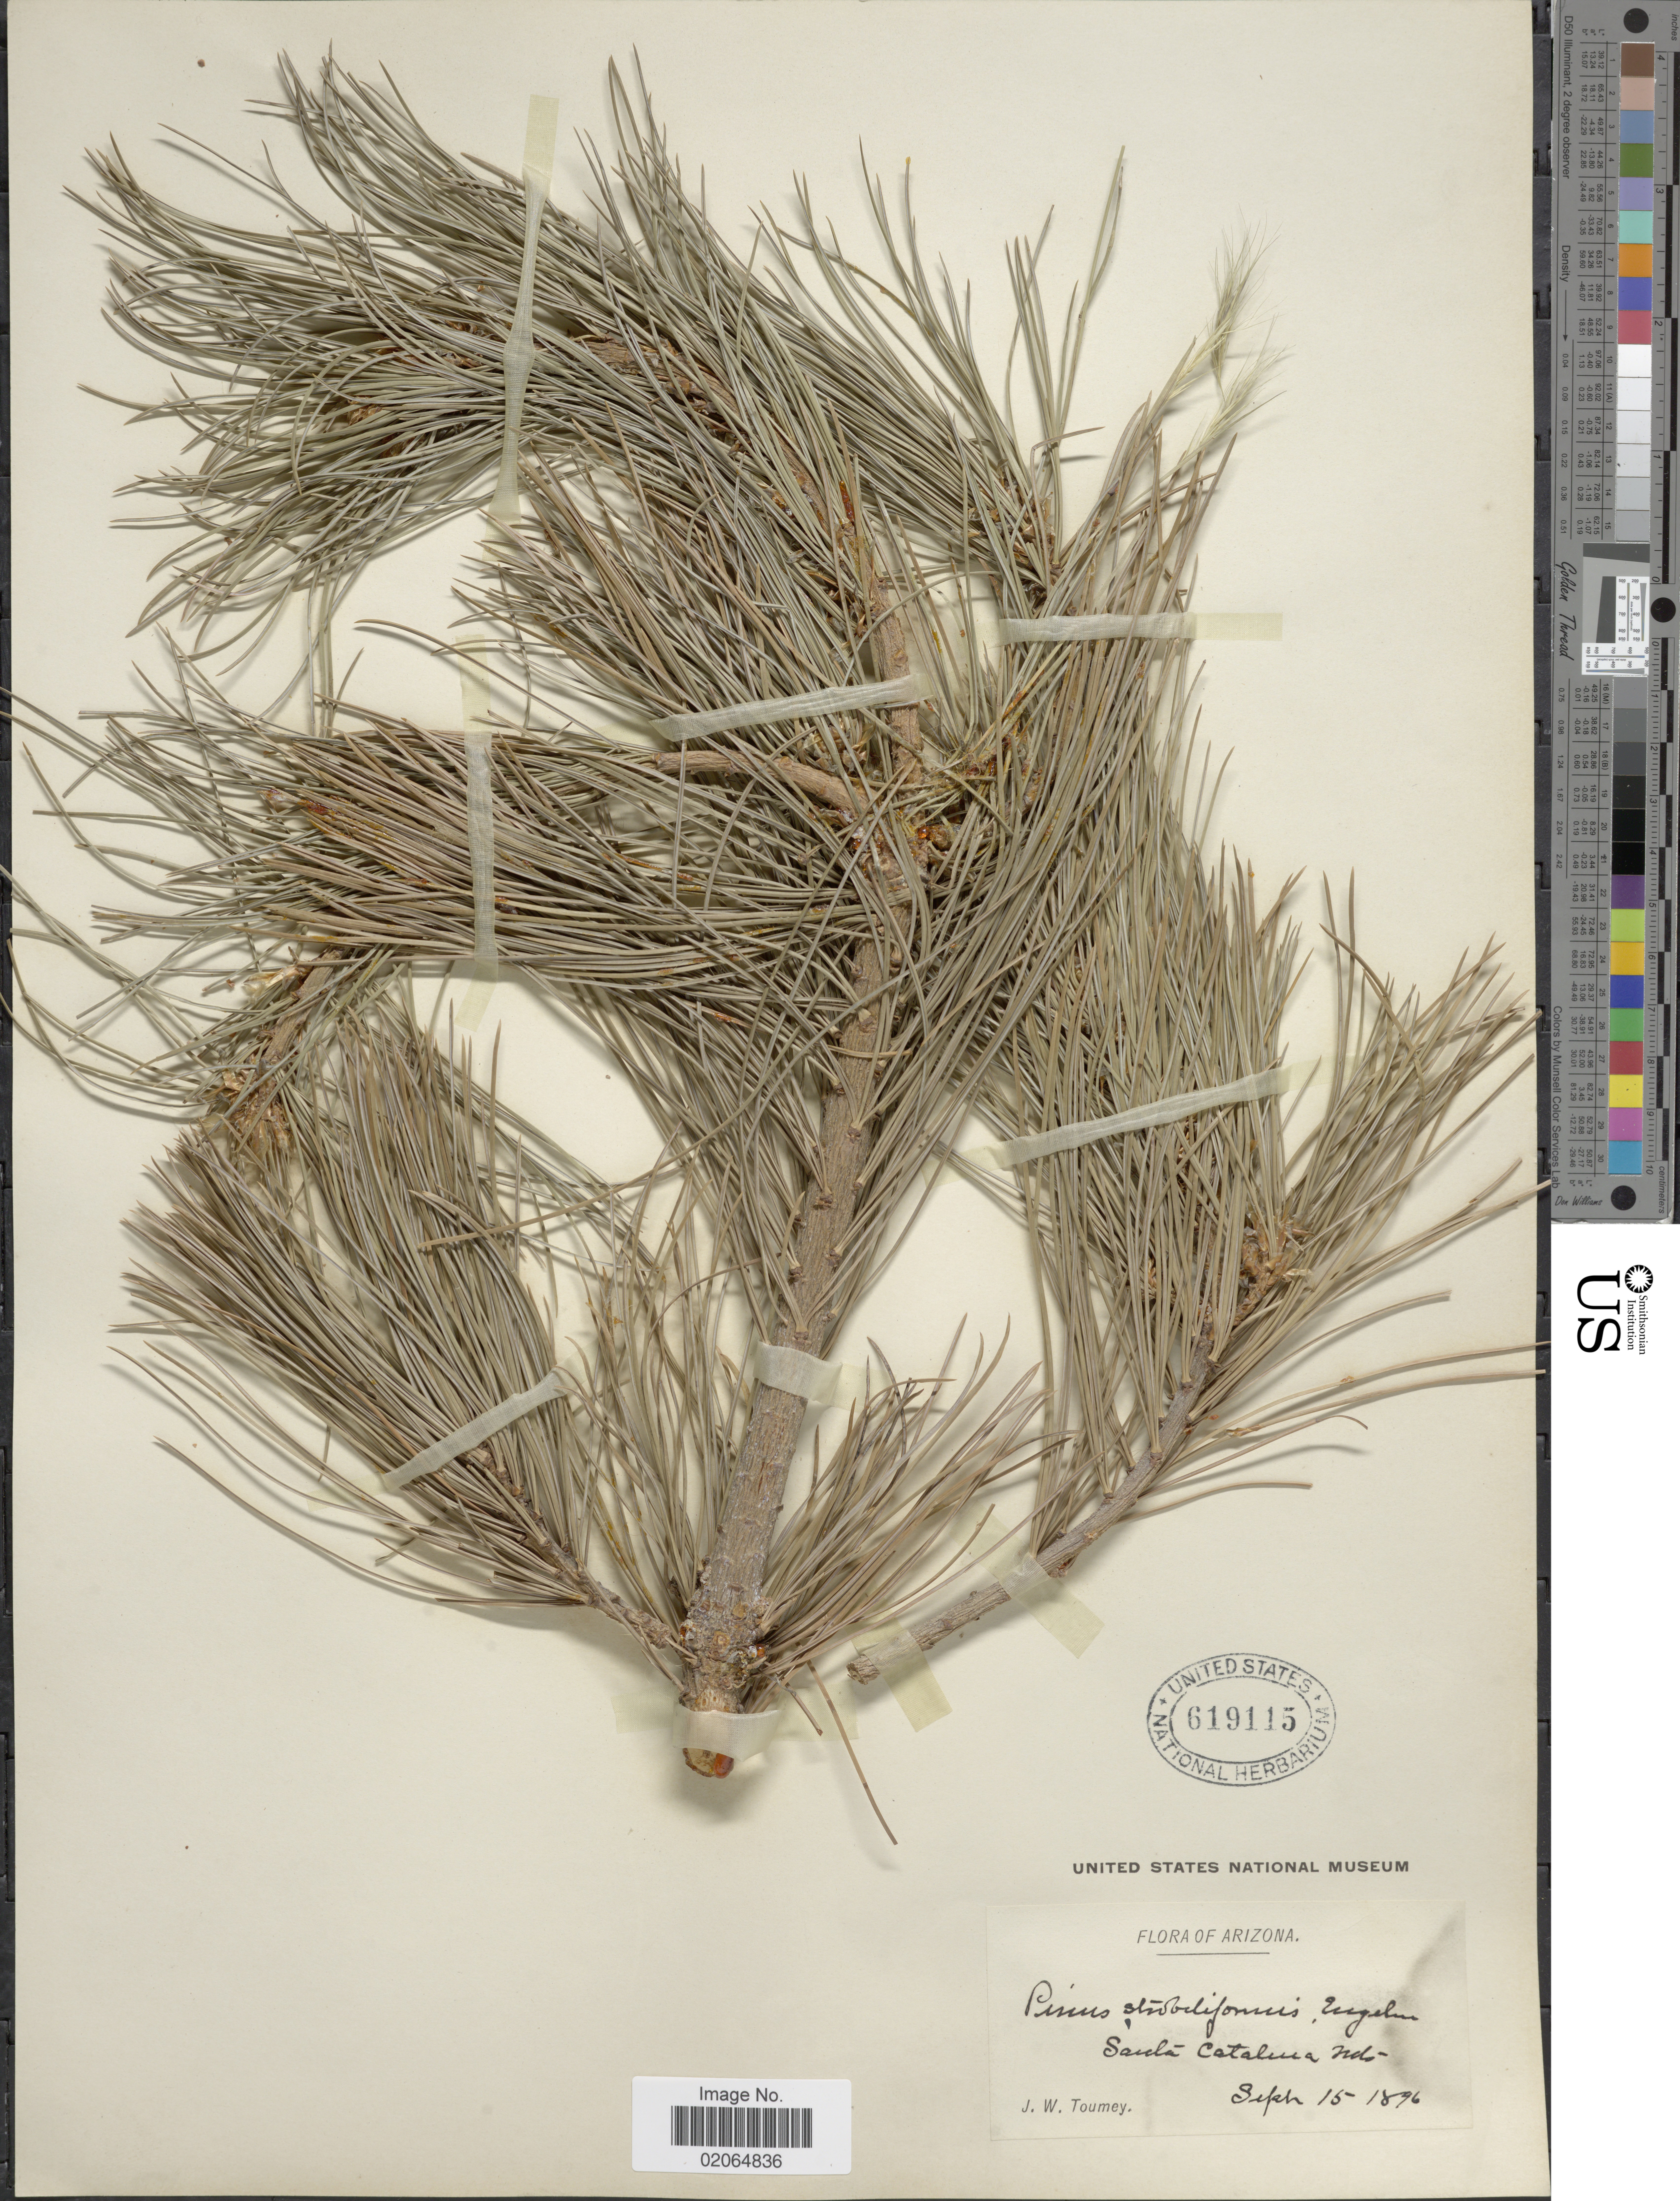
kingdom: Plantae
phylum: Tracheophyta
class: Pinopsida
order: Pinales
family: Pinaceae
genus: Pinus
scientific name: Pinus strobiformis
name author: Engelm.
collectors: J. W. Toumey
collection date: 1896-09-15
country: United States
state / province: Arizona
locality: Santa Catalina Mts.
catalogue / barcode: US 619115